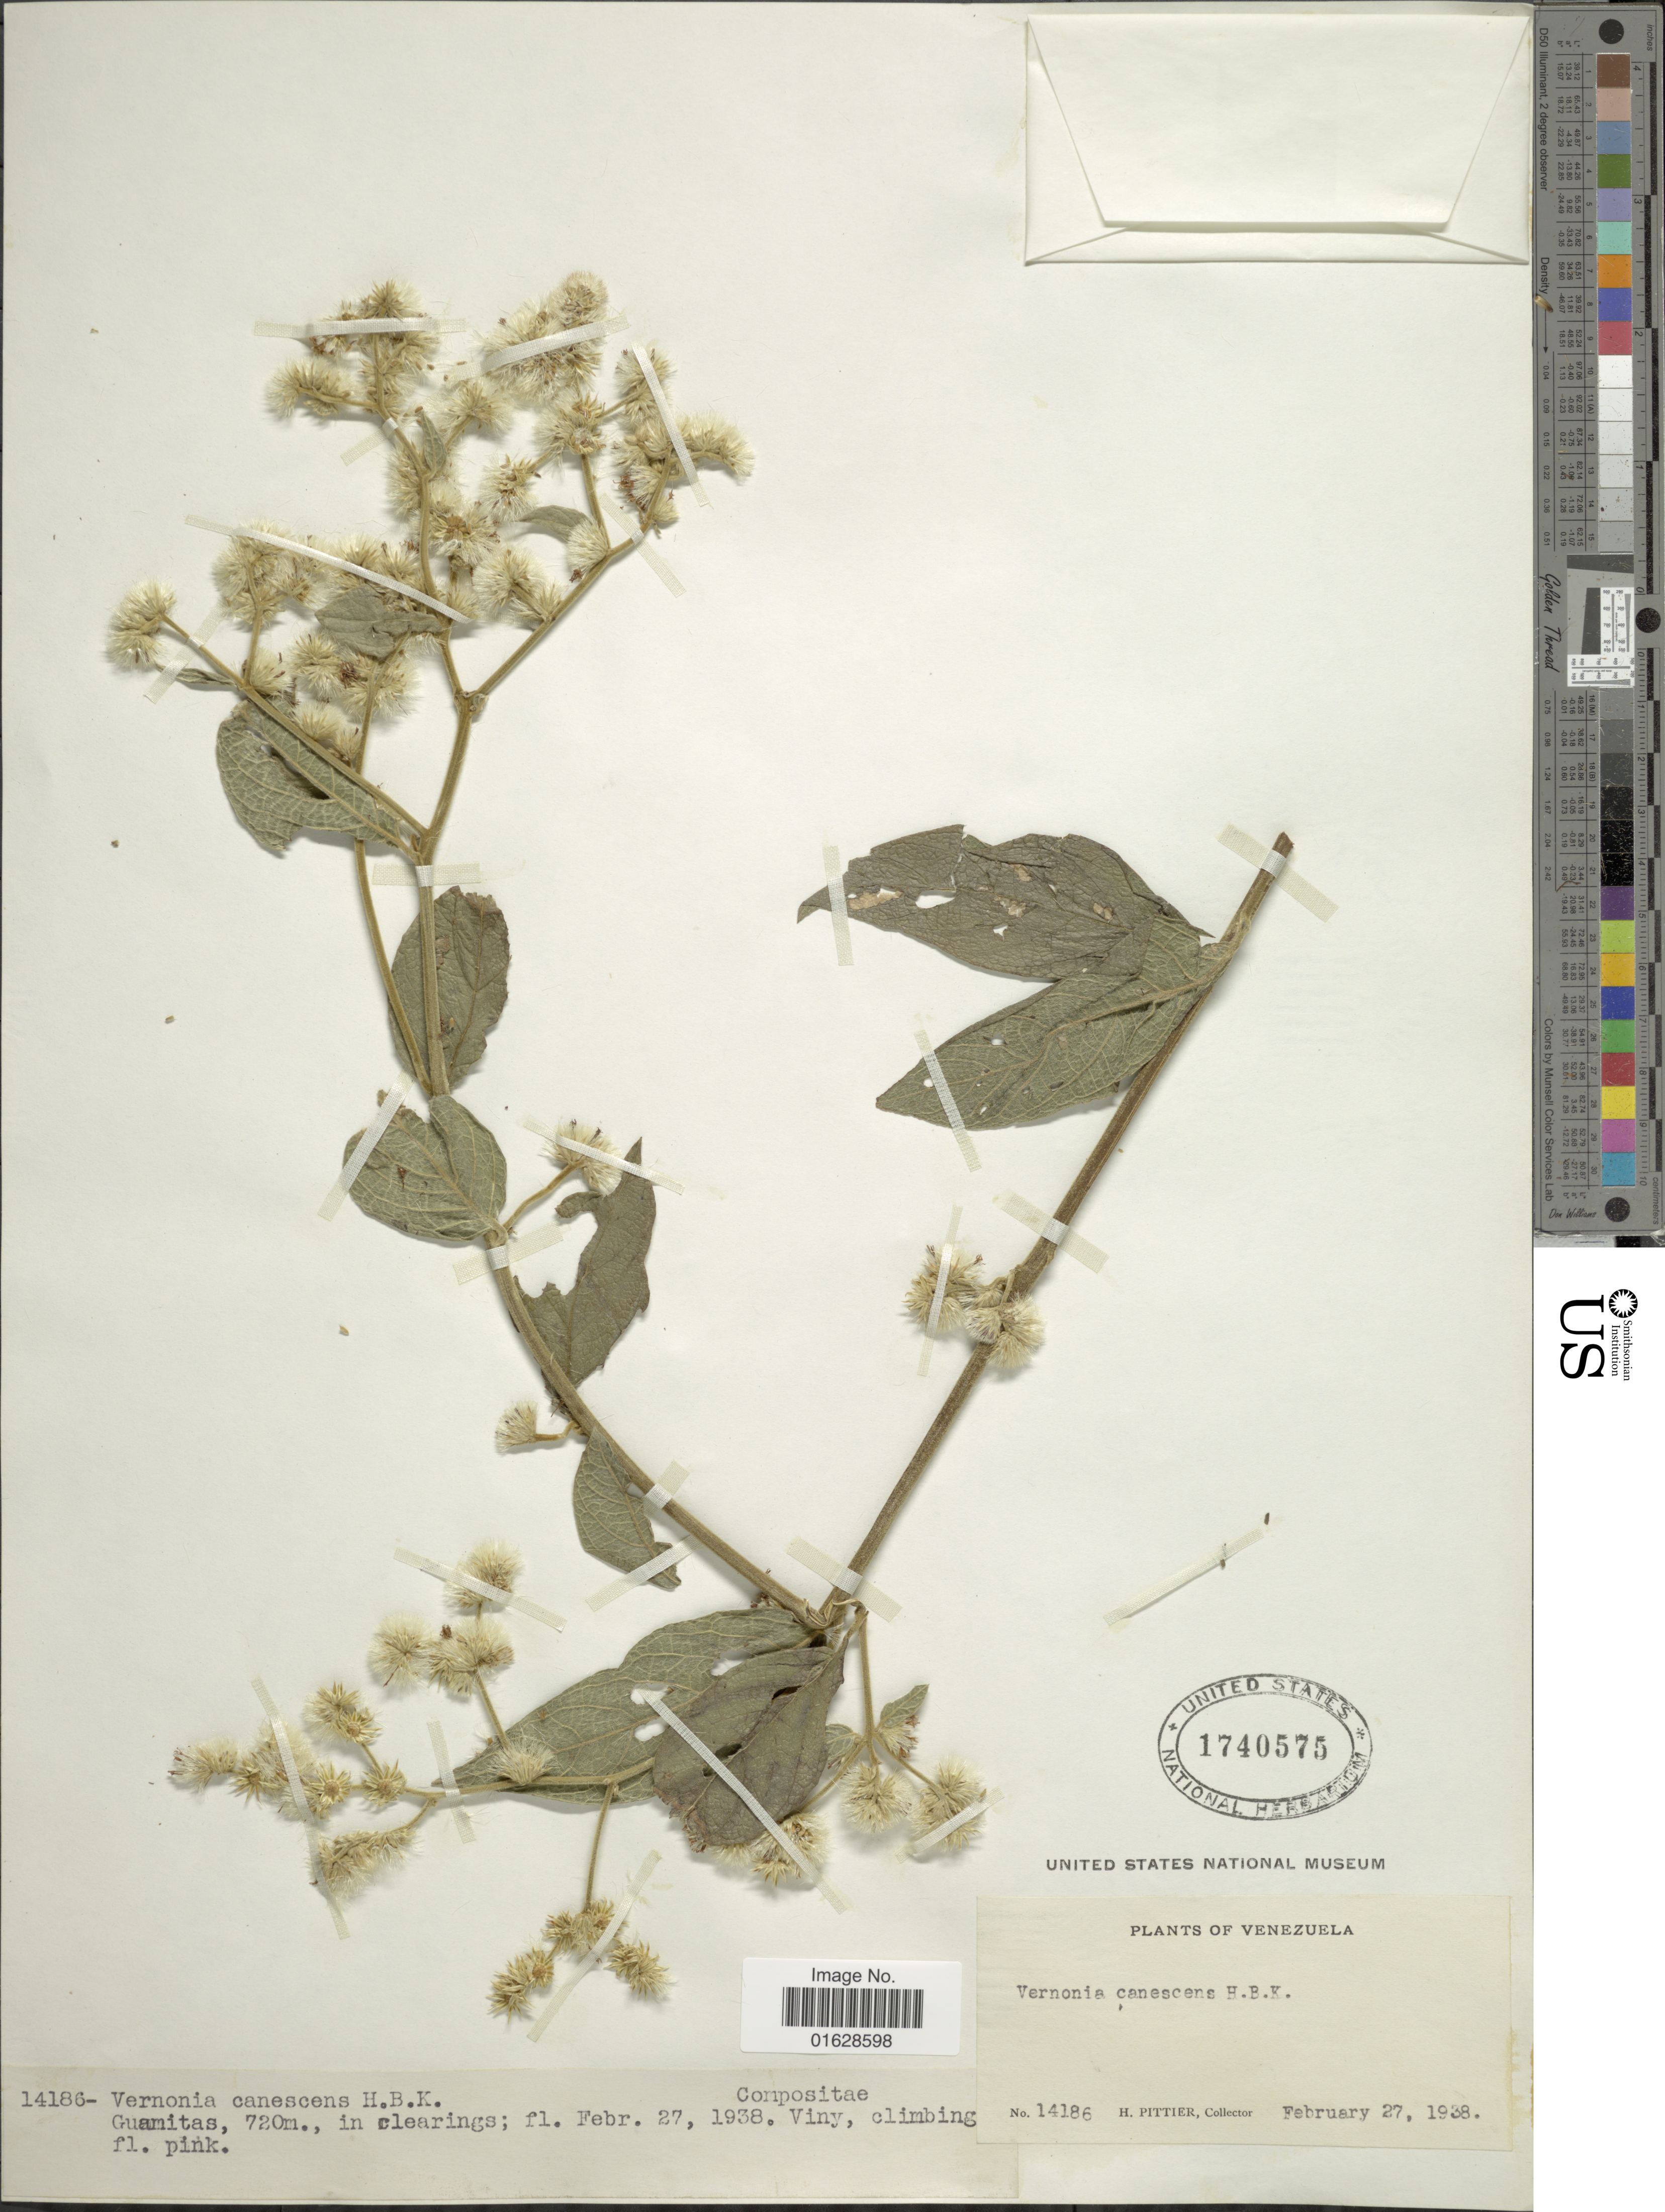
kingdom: Plantae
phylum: Tracheophyta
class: Magnoliopsida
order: Asterales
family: Asteraceae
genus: Lepidaploa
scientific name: Lepidaploa canescens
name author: (Kunth) H. Rob.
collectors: H. F. Pittier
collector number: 14186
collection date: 1938-02-27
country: Venezuela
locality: Guamitas.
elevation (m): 720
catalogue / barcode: US 1740575